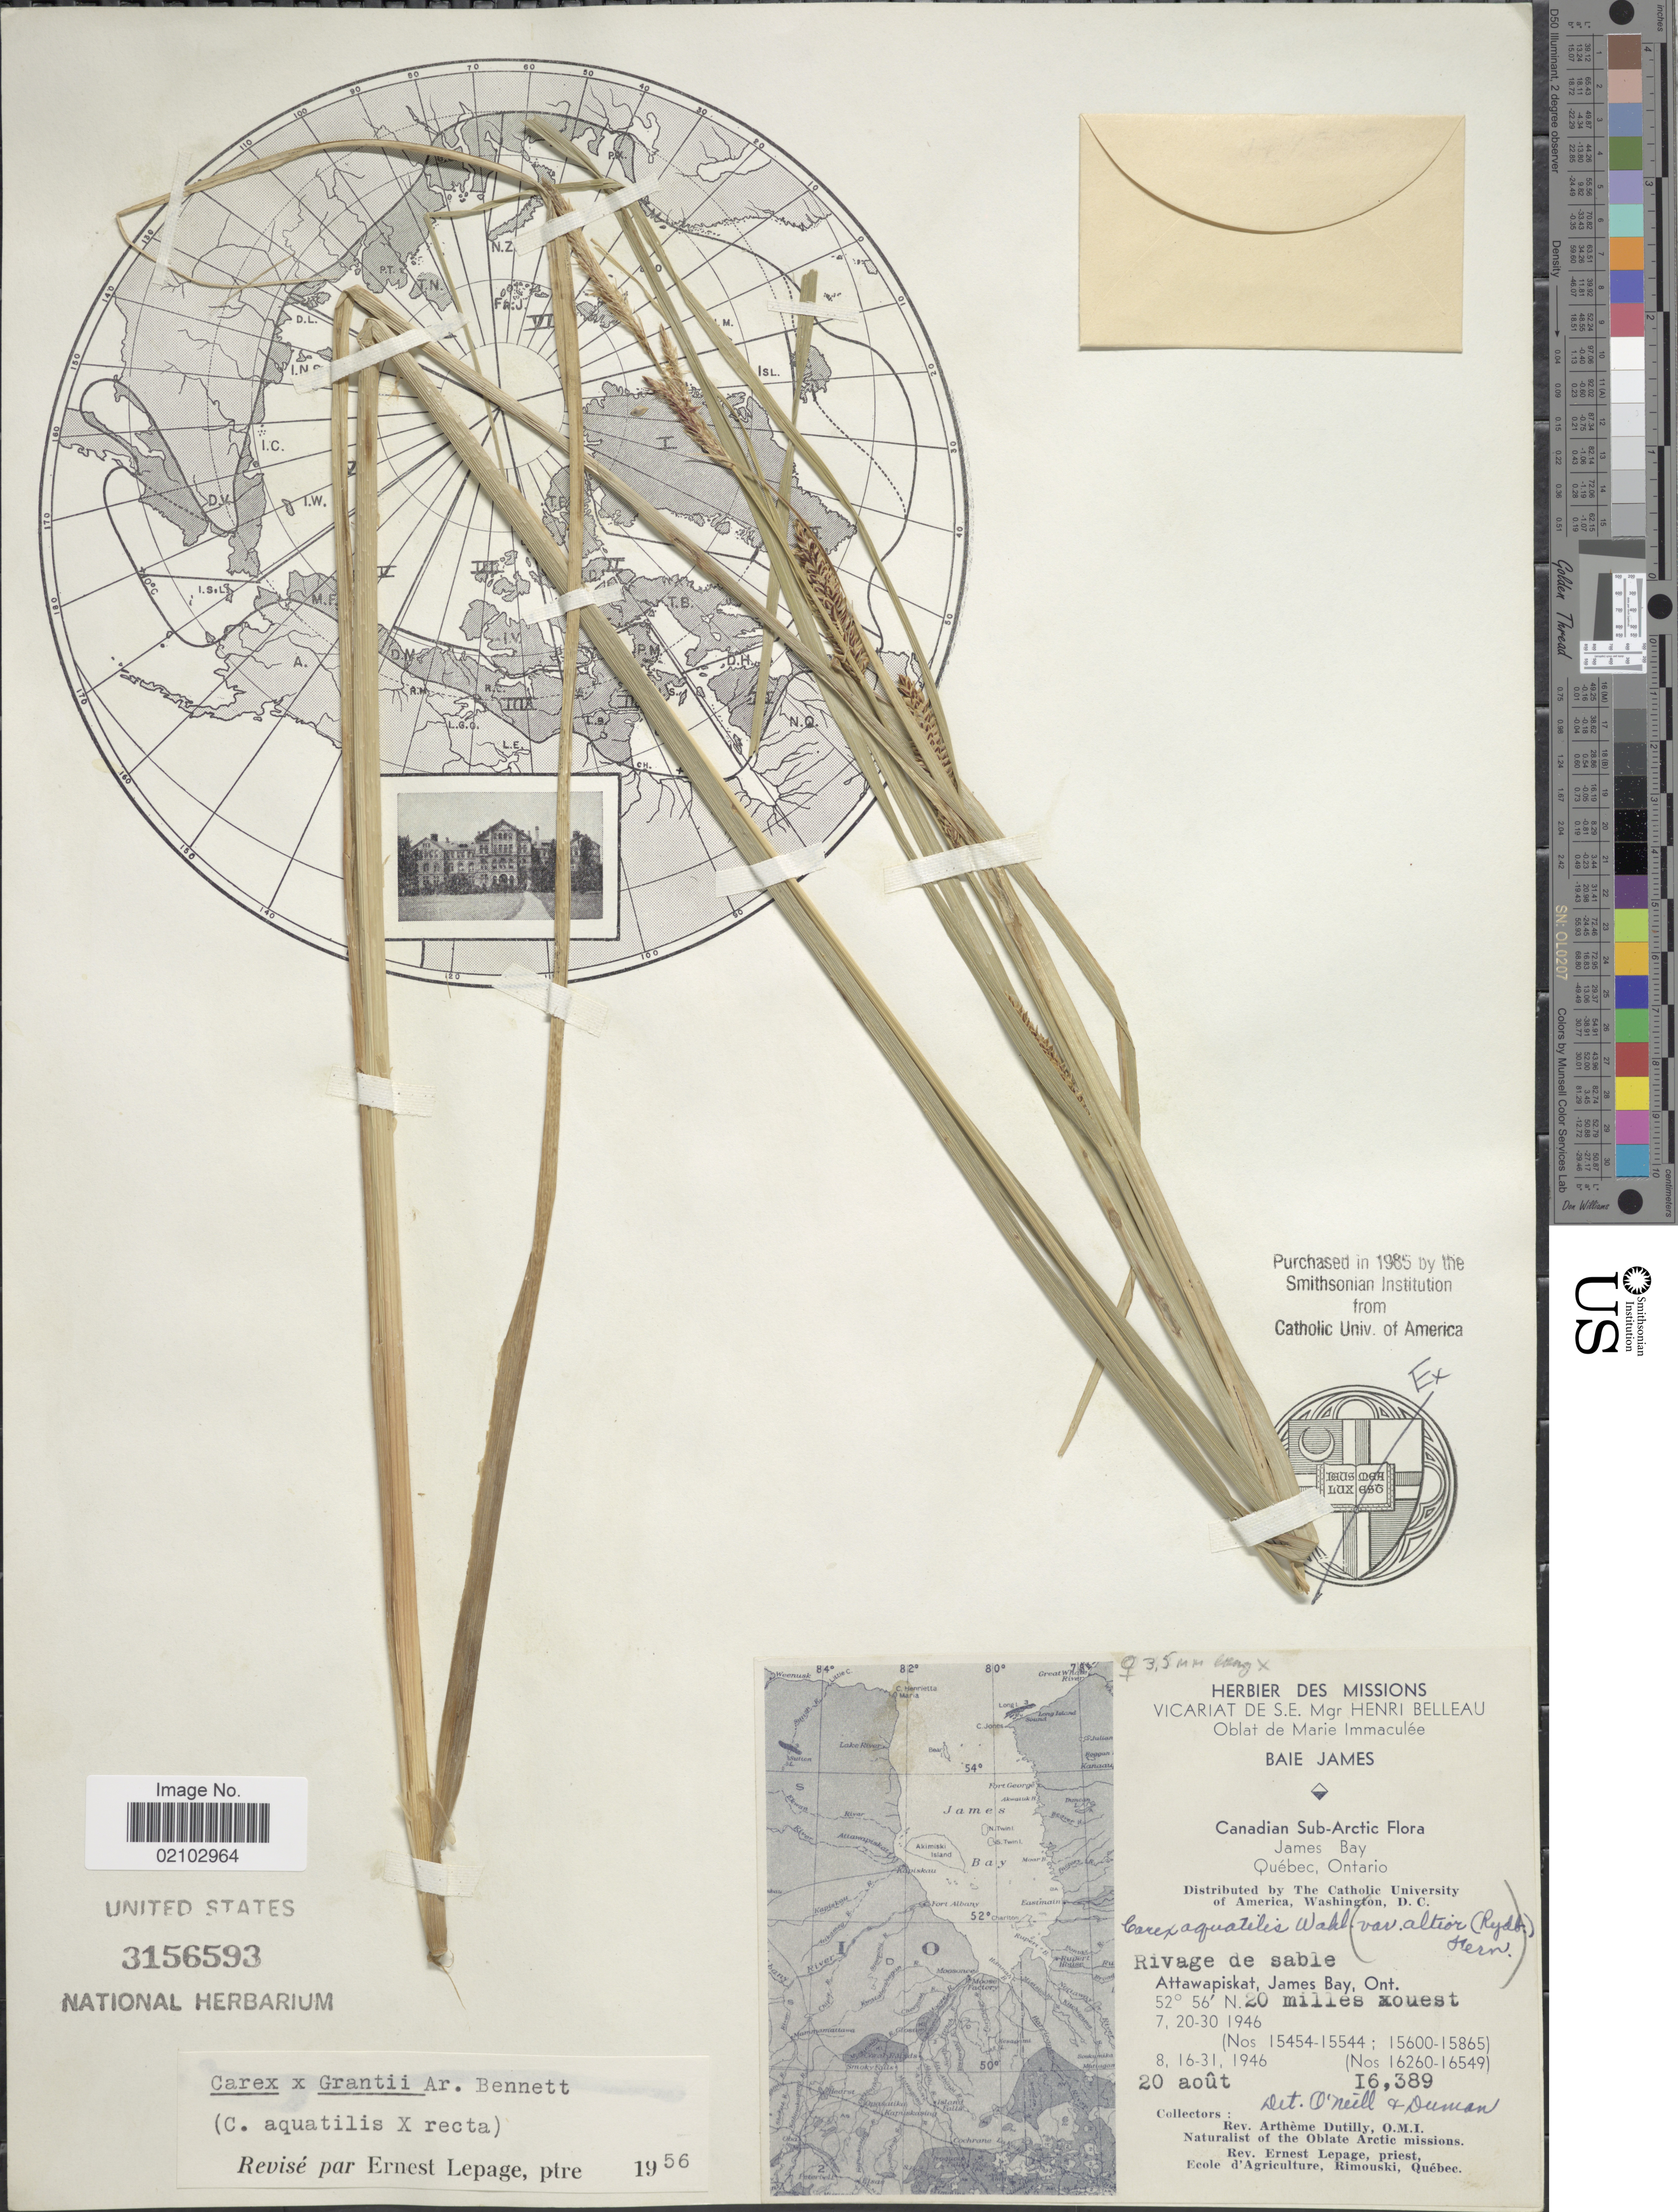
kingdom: Plantae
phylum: Tracheophyta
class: Liliopsida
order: Poales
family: Cyperaceae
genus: Carex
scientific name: Carex aquatilis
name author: Wahlenb.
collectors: A. Dutilly & E. Lepage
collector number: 16389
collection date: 1946-08-20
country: Canada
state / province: Ontario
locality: Canadian Sub-Arctic, Rivage de sable, Attawapiskat, James Bay, Ont., 20 miles ouest.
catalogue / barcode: US 3156593